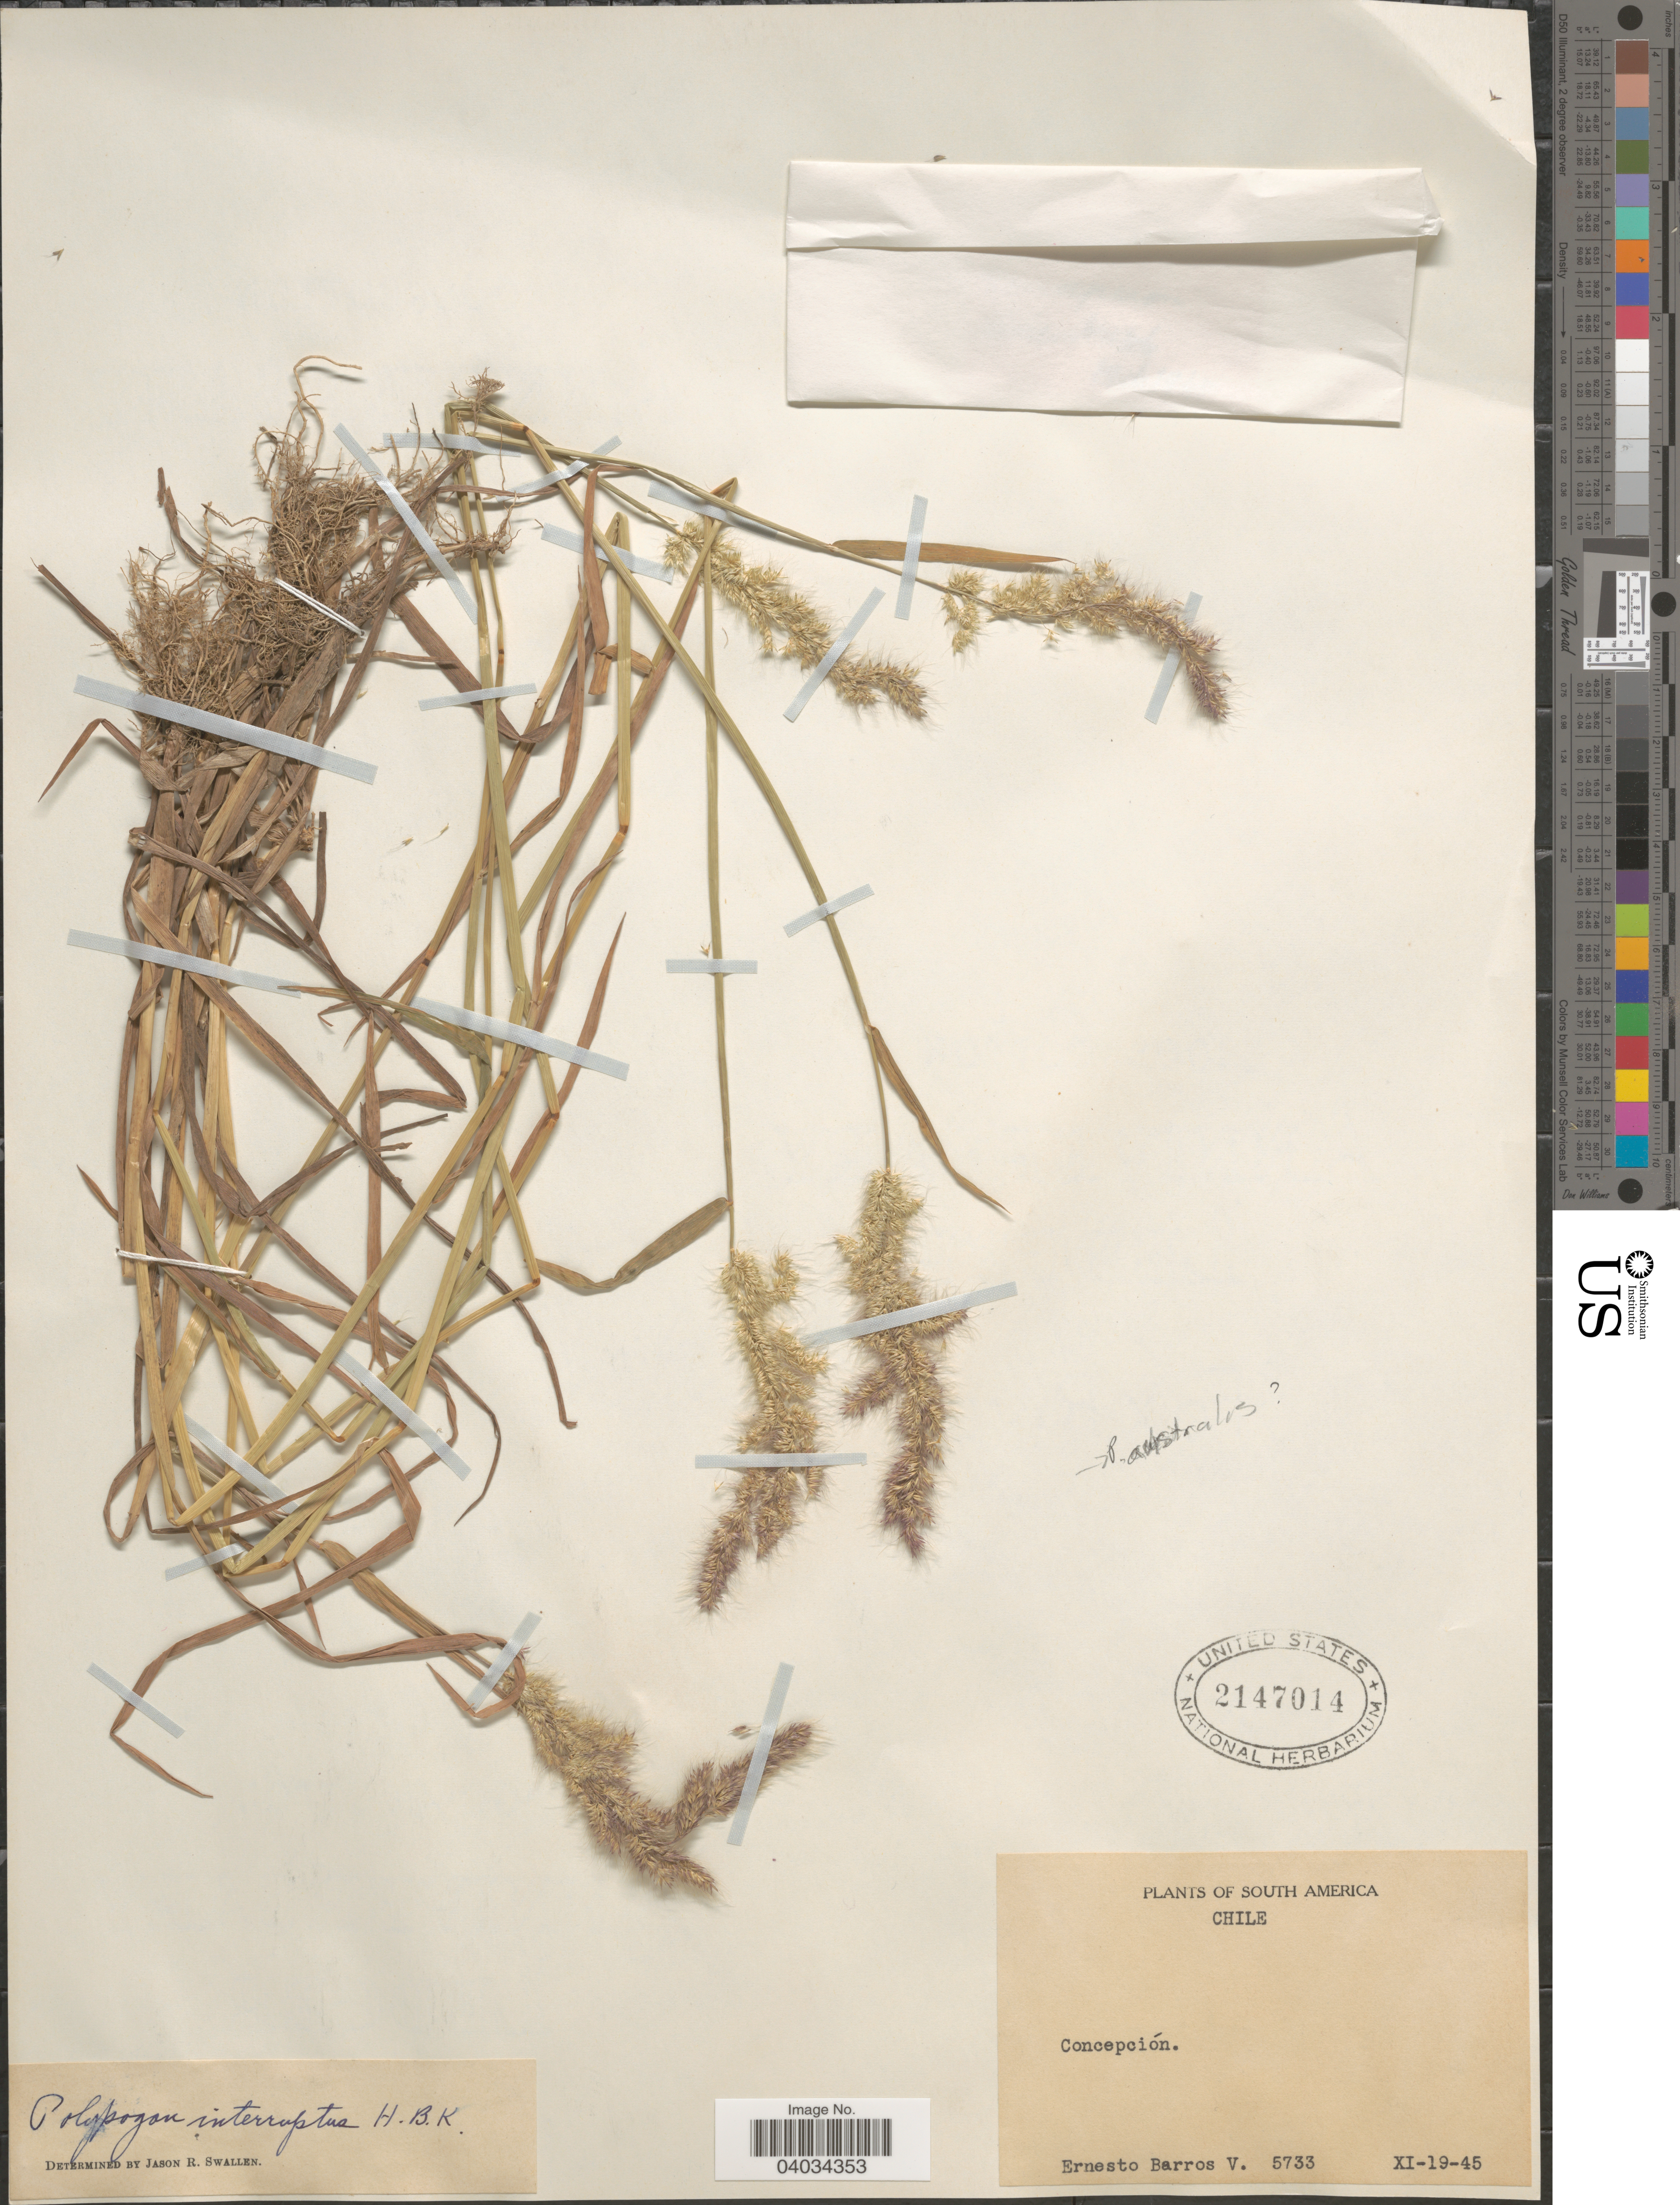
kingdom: Plantae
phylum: Tracheophyta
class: Liliopsida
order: Poales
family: Poaceae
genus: Polypogon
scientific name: Polypogon interruptus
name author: Kunth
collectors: E. Barros V.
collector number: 5733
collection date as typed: Transcribed d/m/y: 19/11/45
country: Chile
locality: Concepción.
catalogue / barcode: US 2147014